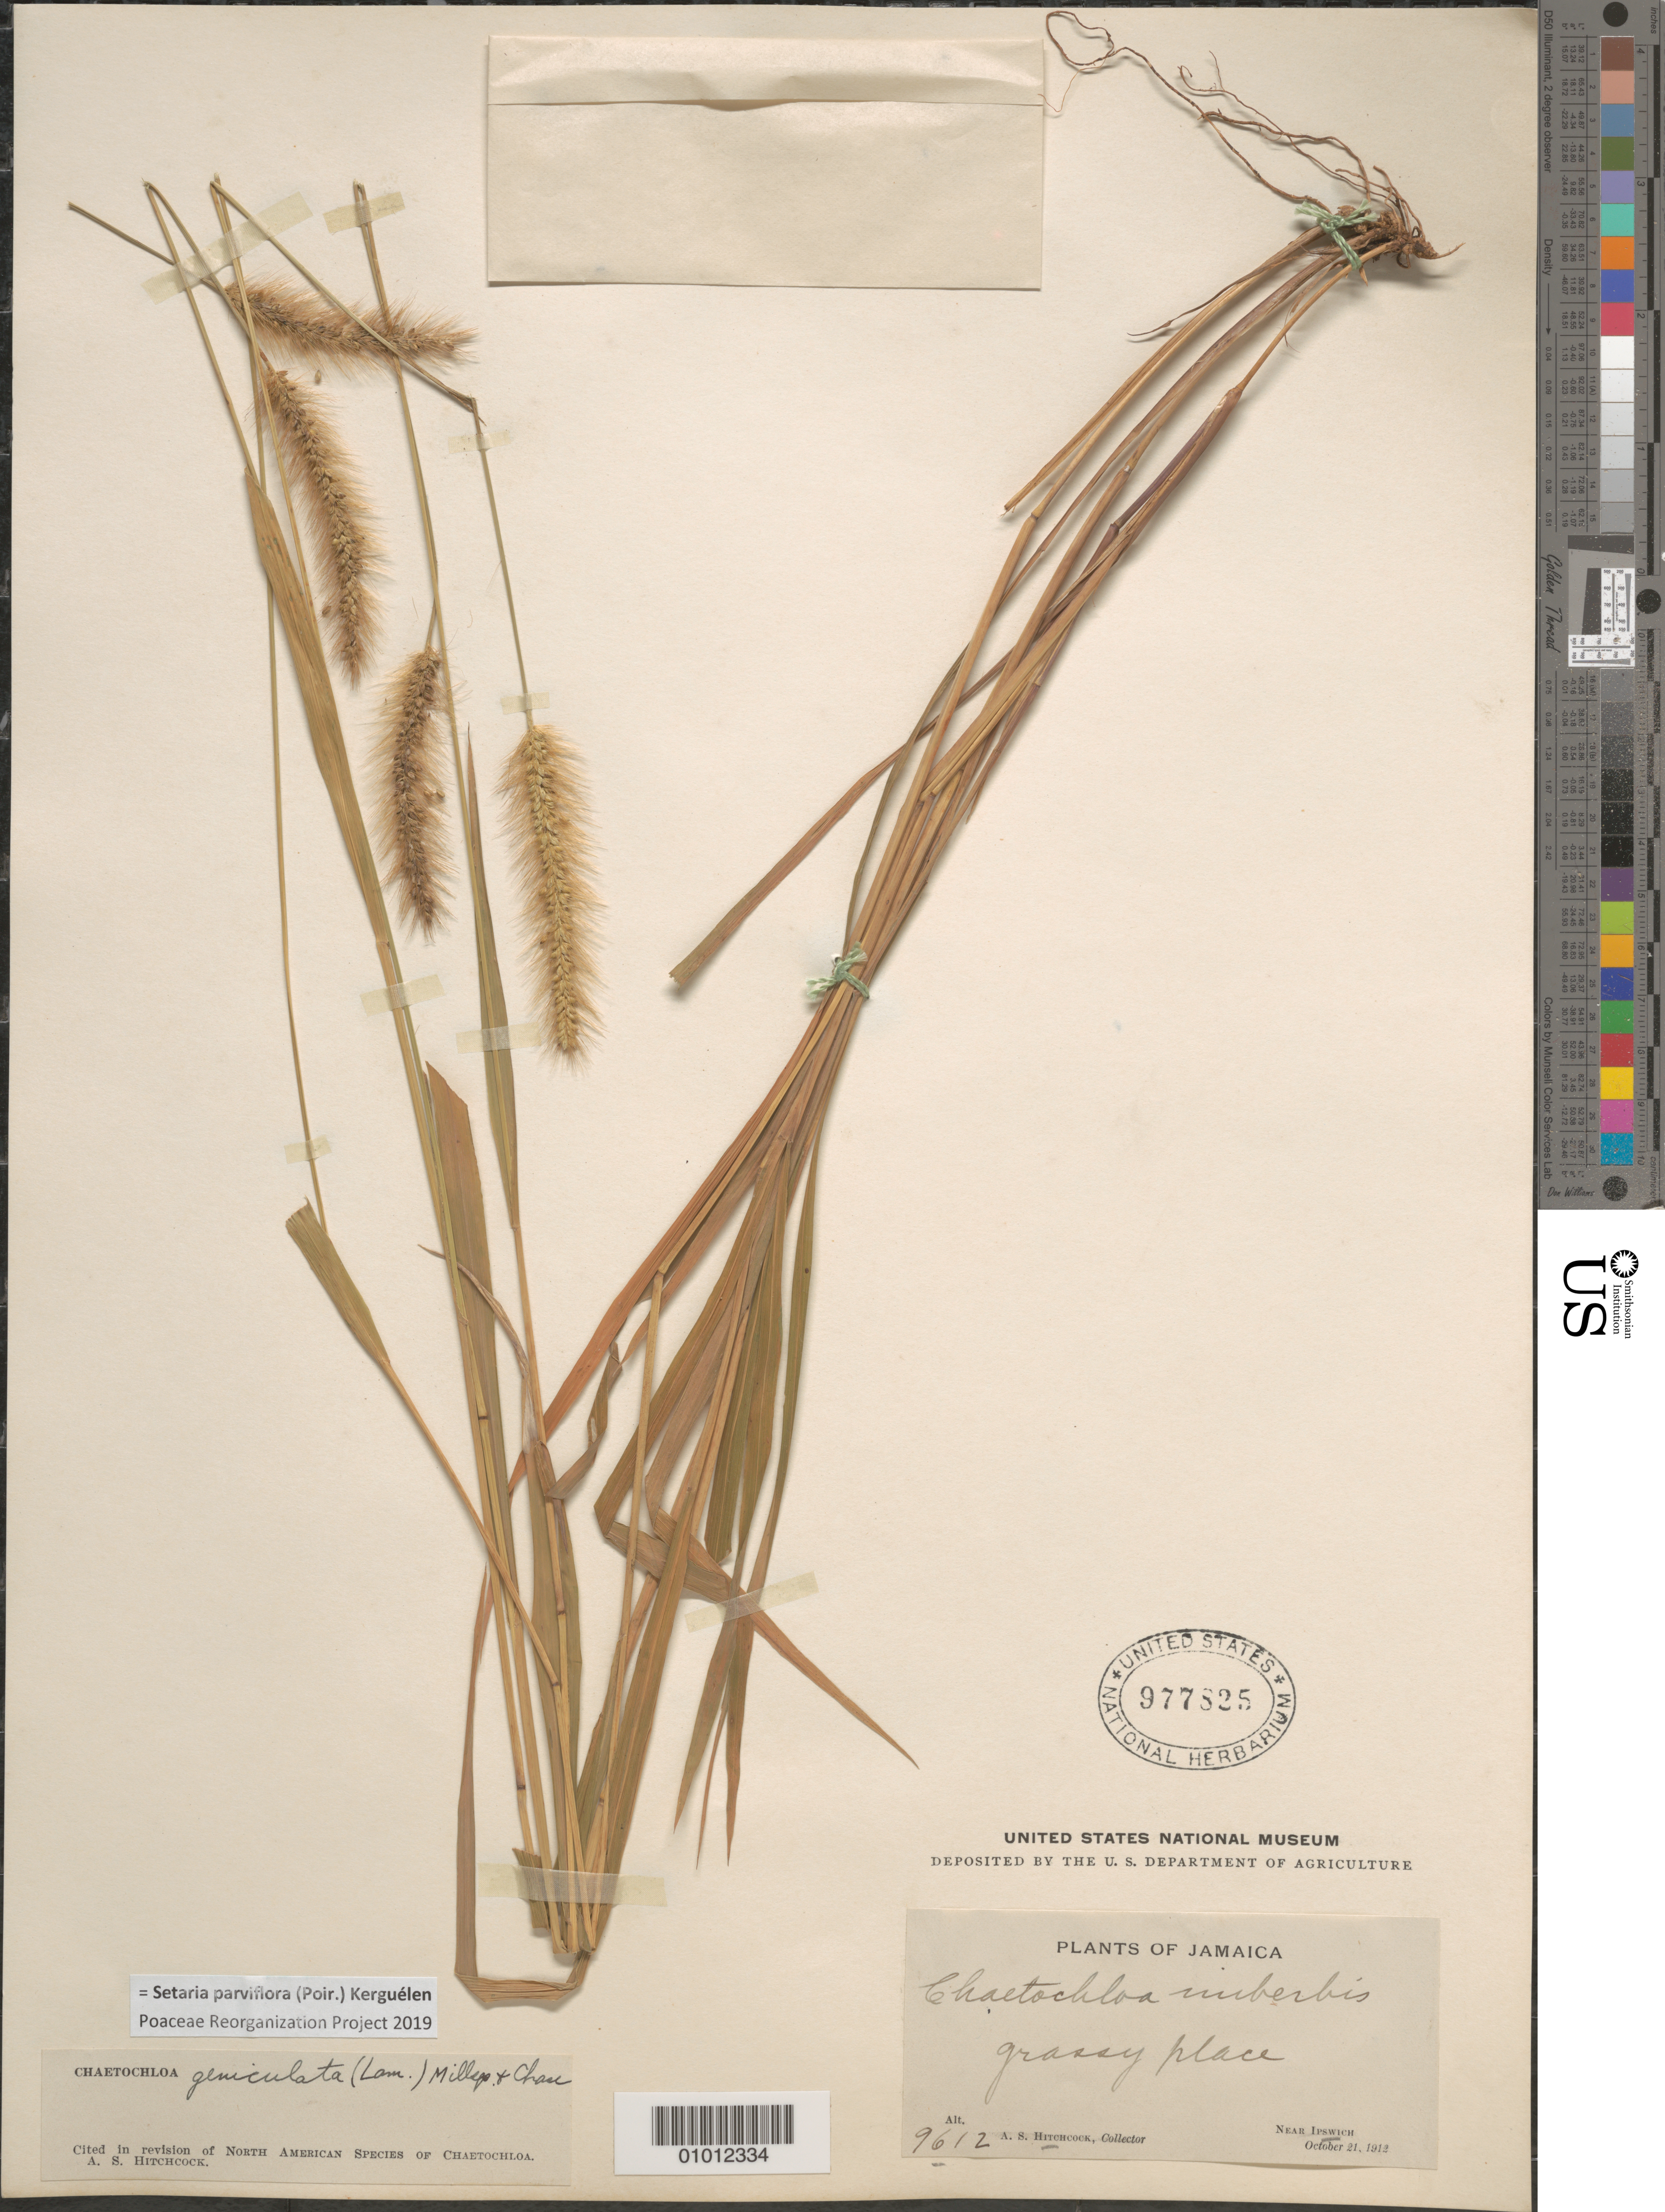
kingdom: Plantae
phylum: Tracheophyta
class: Liliopsida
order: Poales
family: Poaceae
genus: Setaria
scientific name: Setaria parviflora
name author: (Poir.) Kerguélen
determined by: Poaceae Reorganization Project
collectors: A. S. Hitchcock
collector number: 9612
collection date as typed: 21 Oct 1912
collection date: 1912-10-21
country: Jamaica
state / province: Portland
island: Jamaica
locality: Near Ipswich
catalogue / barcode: US 977825